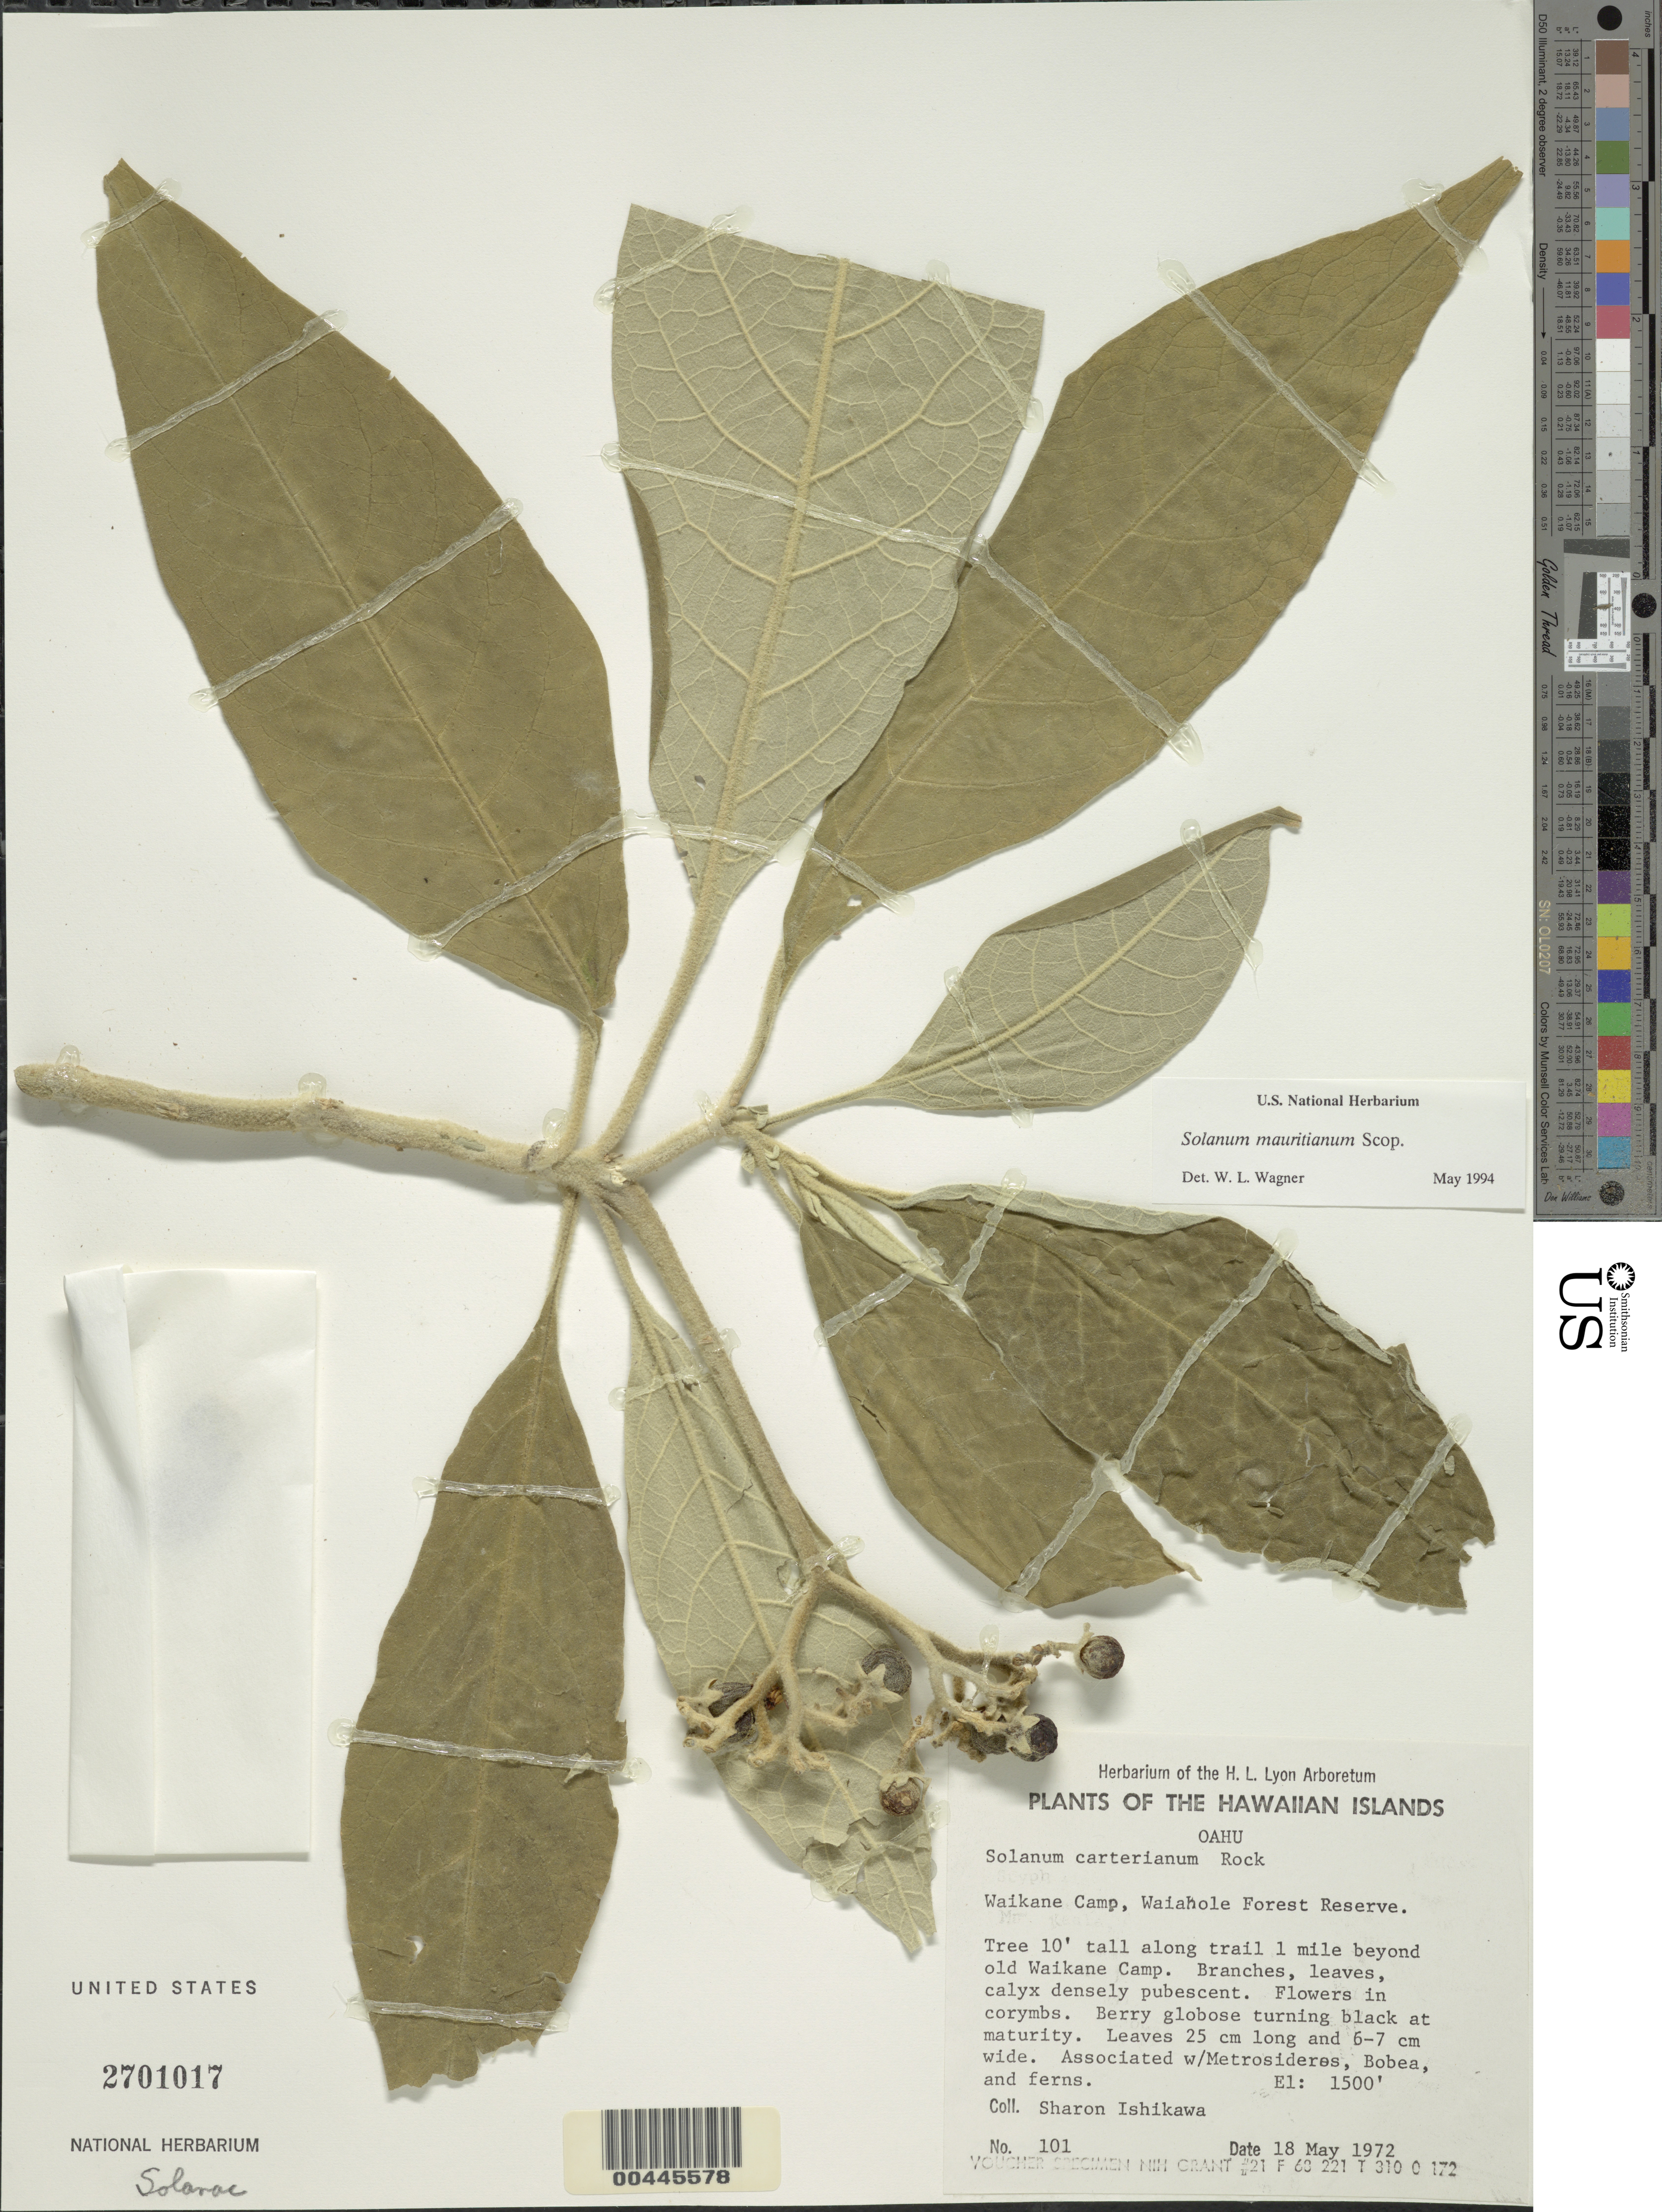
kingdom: Plantae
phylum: Tracheophyta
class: Magnoliopsida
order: Solanales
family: Solanaceae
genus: Solanum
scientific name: Solanum mauritianum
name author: Scop.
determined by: Wagner, W. L., (BOT), Smithsonian Institution - National Museum of Natural History (UNITED STATES)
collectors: S. S. Ishikawa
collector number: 101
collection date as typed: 18 May 1972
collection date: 1972-05-18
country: United States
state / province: Hawaii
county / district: Honolulu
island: Oahu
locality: Waikane Camp, Waiahole Forest Reserve, along trail 1 mi beyond old Waikane Camp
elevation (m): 457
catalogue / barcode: US 2701017